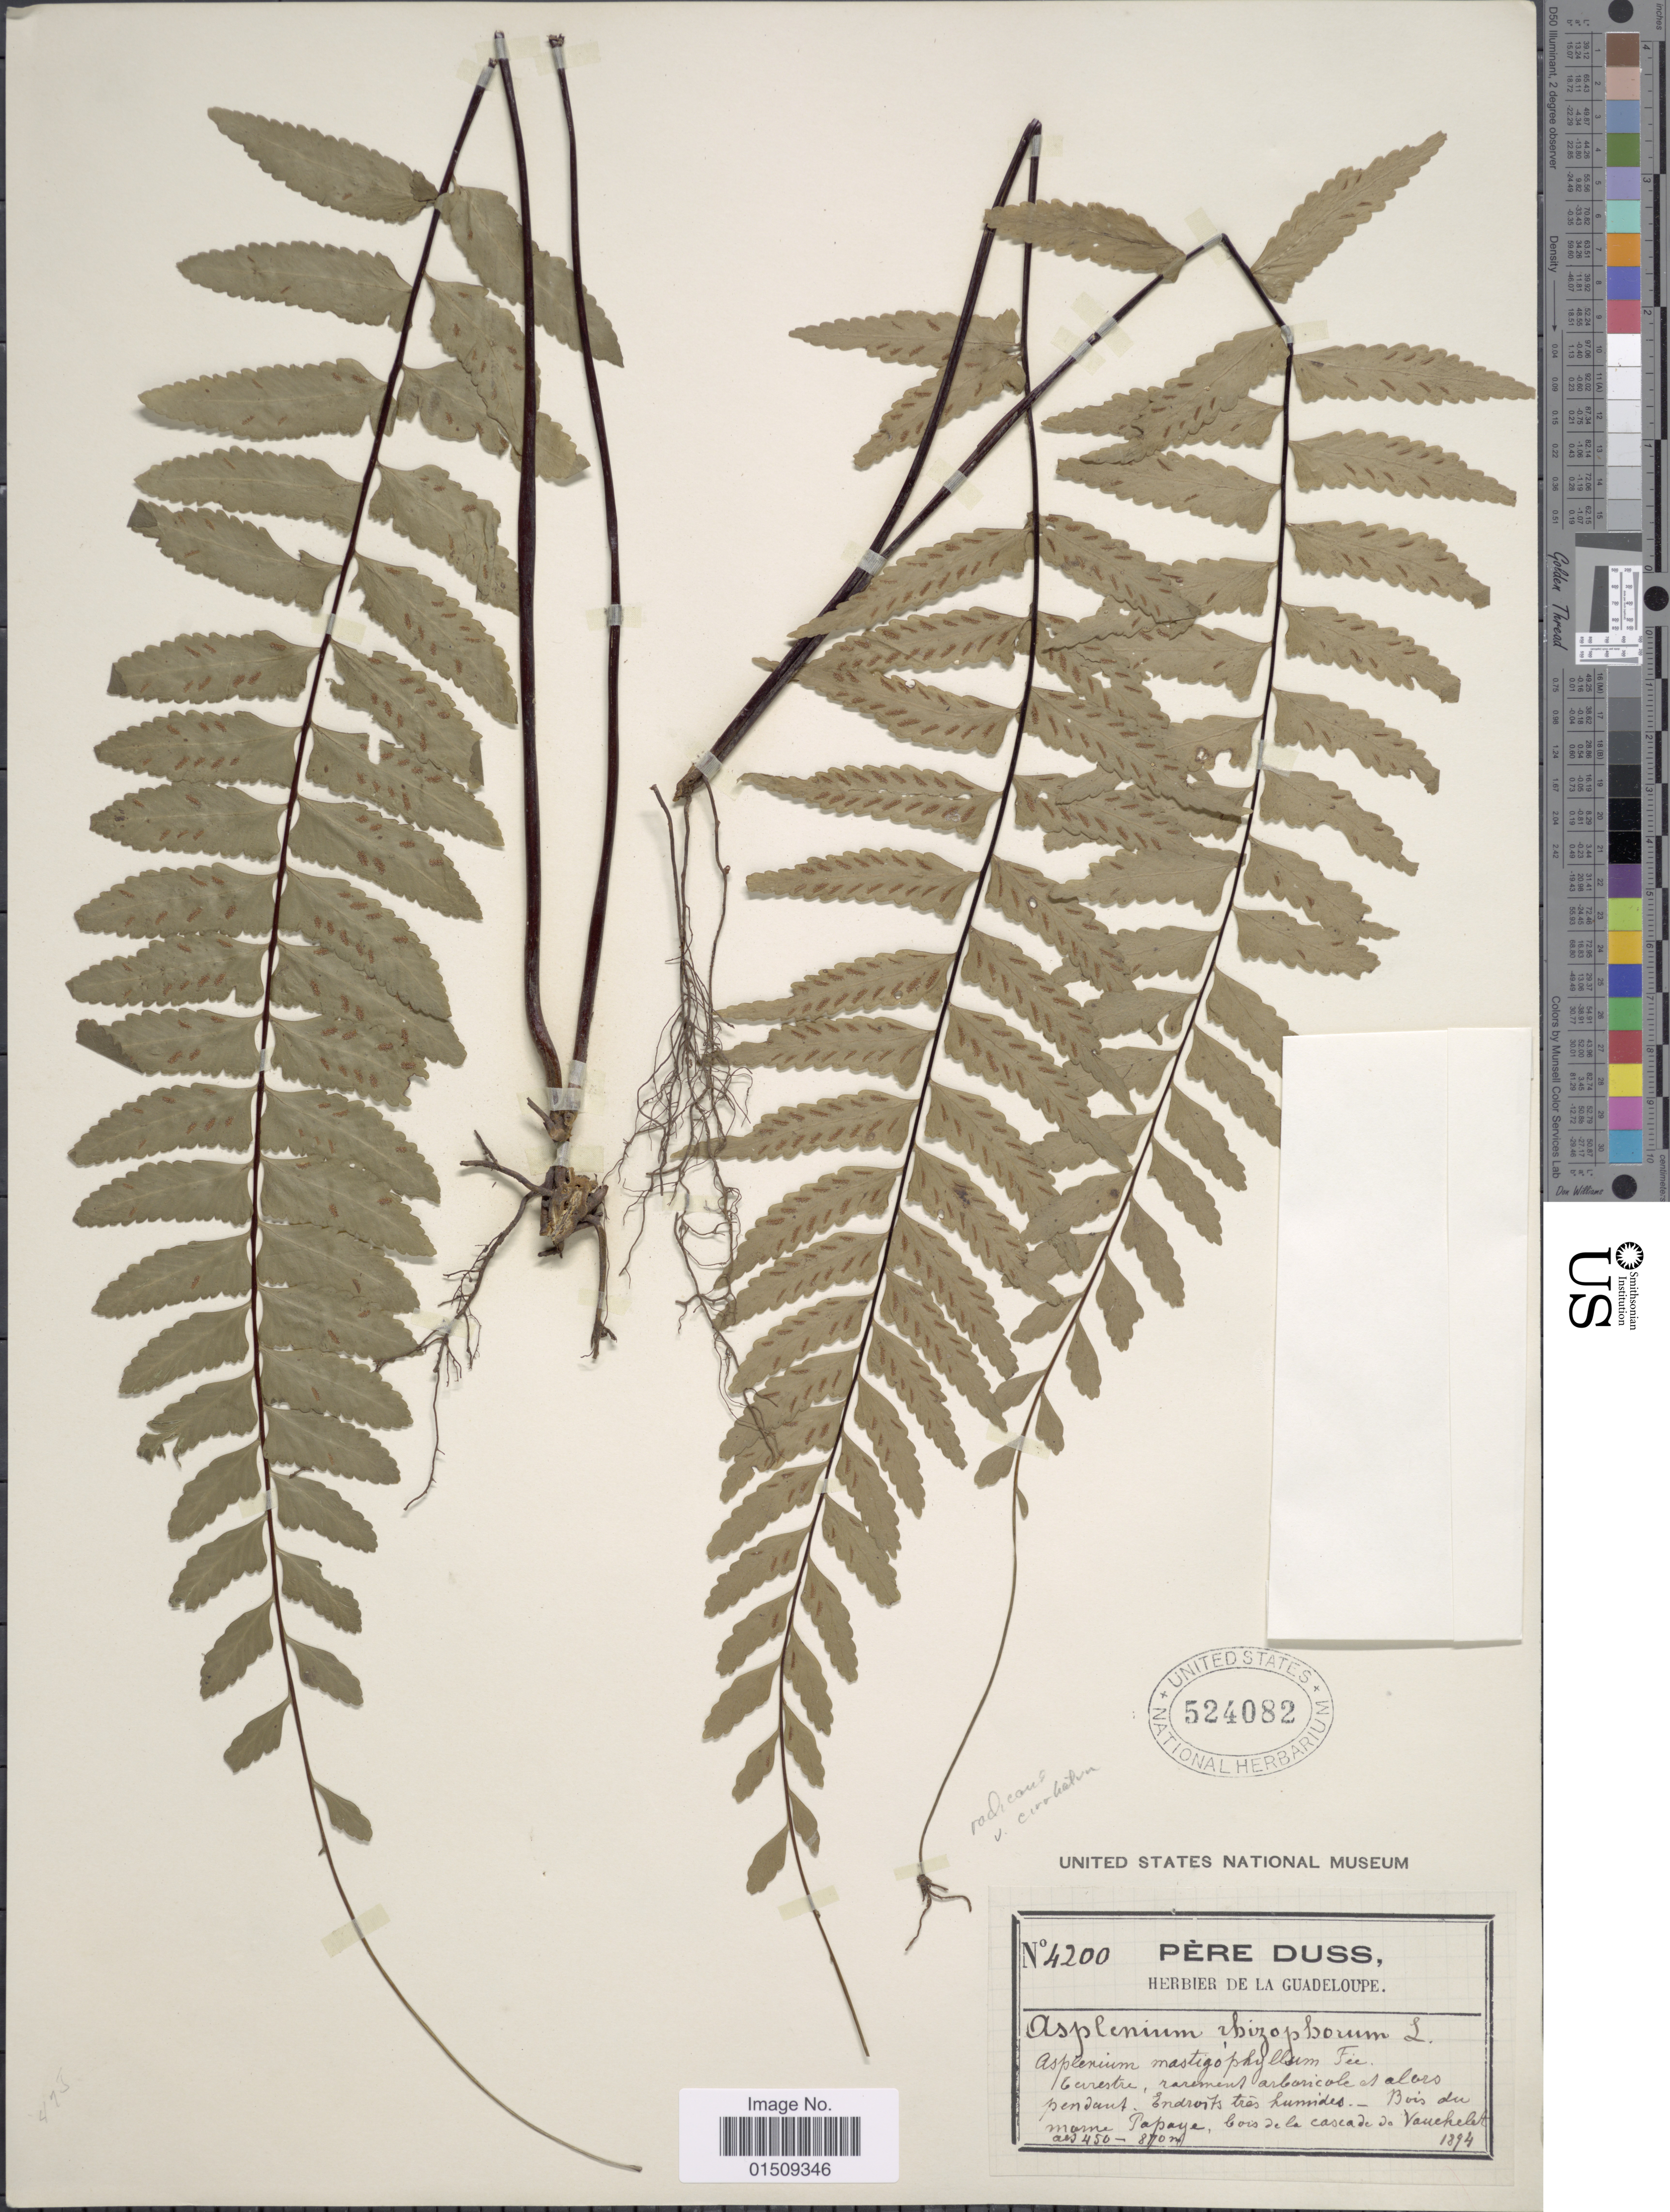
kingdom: Plantae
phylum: Tracheophyta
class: Polypodiopsida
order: Polypodiales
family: Aspleniaceae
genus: Asplenium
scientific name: Asplenium radicans var. cirrhatum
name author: (Rich. ex Willd.) Rosenst.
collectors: Père Duss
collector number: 4200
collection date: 1894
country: Guadeloupe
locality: Terrestre, rarement arboricole et alors pendant Endroits tres humides. Bois du morne Papaye, bois de la cascade da Vauchelet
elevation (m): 450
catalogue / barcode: US 524082